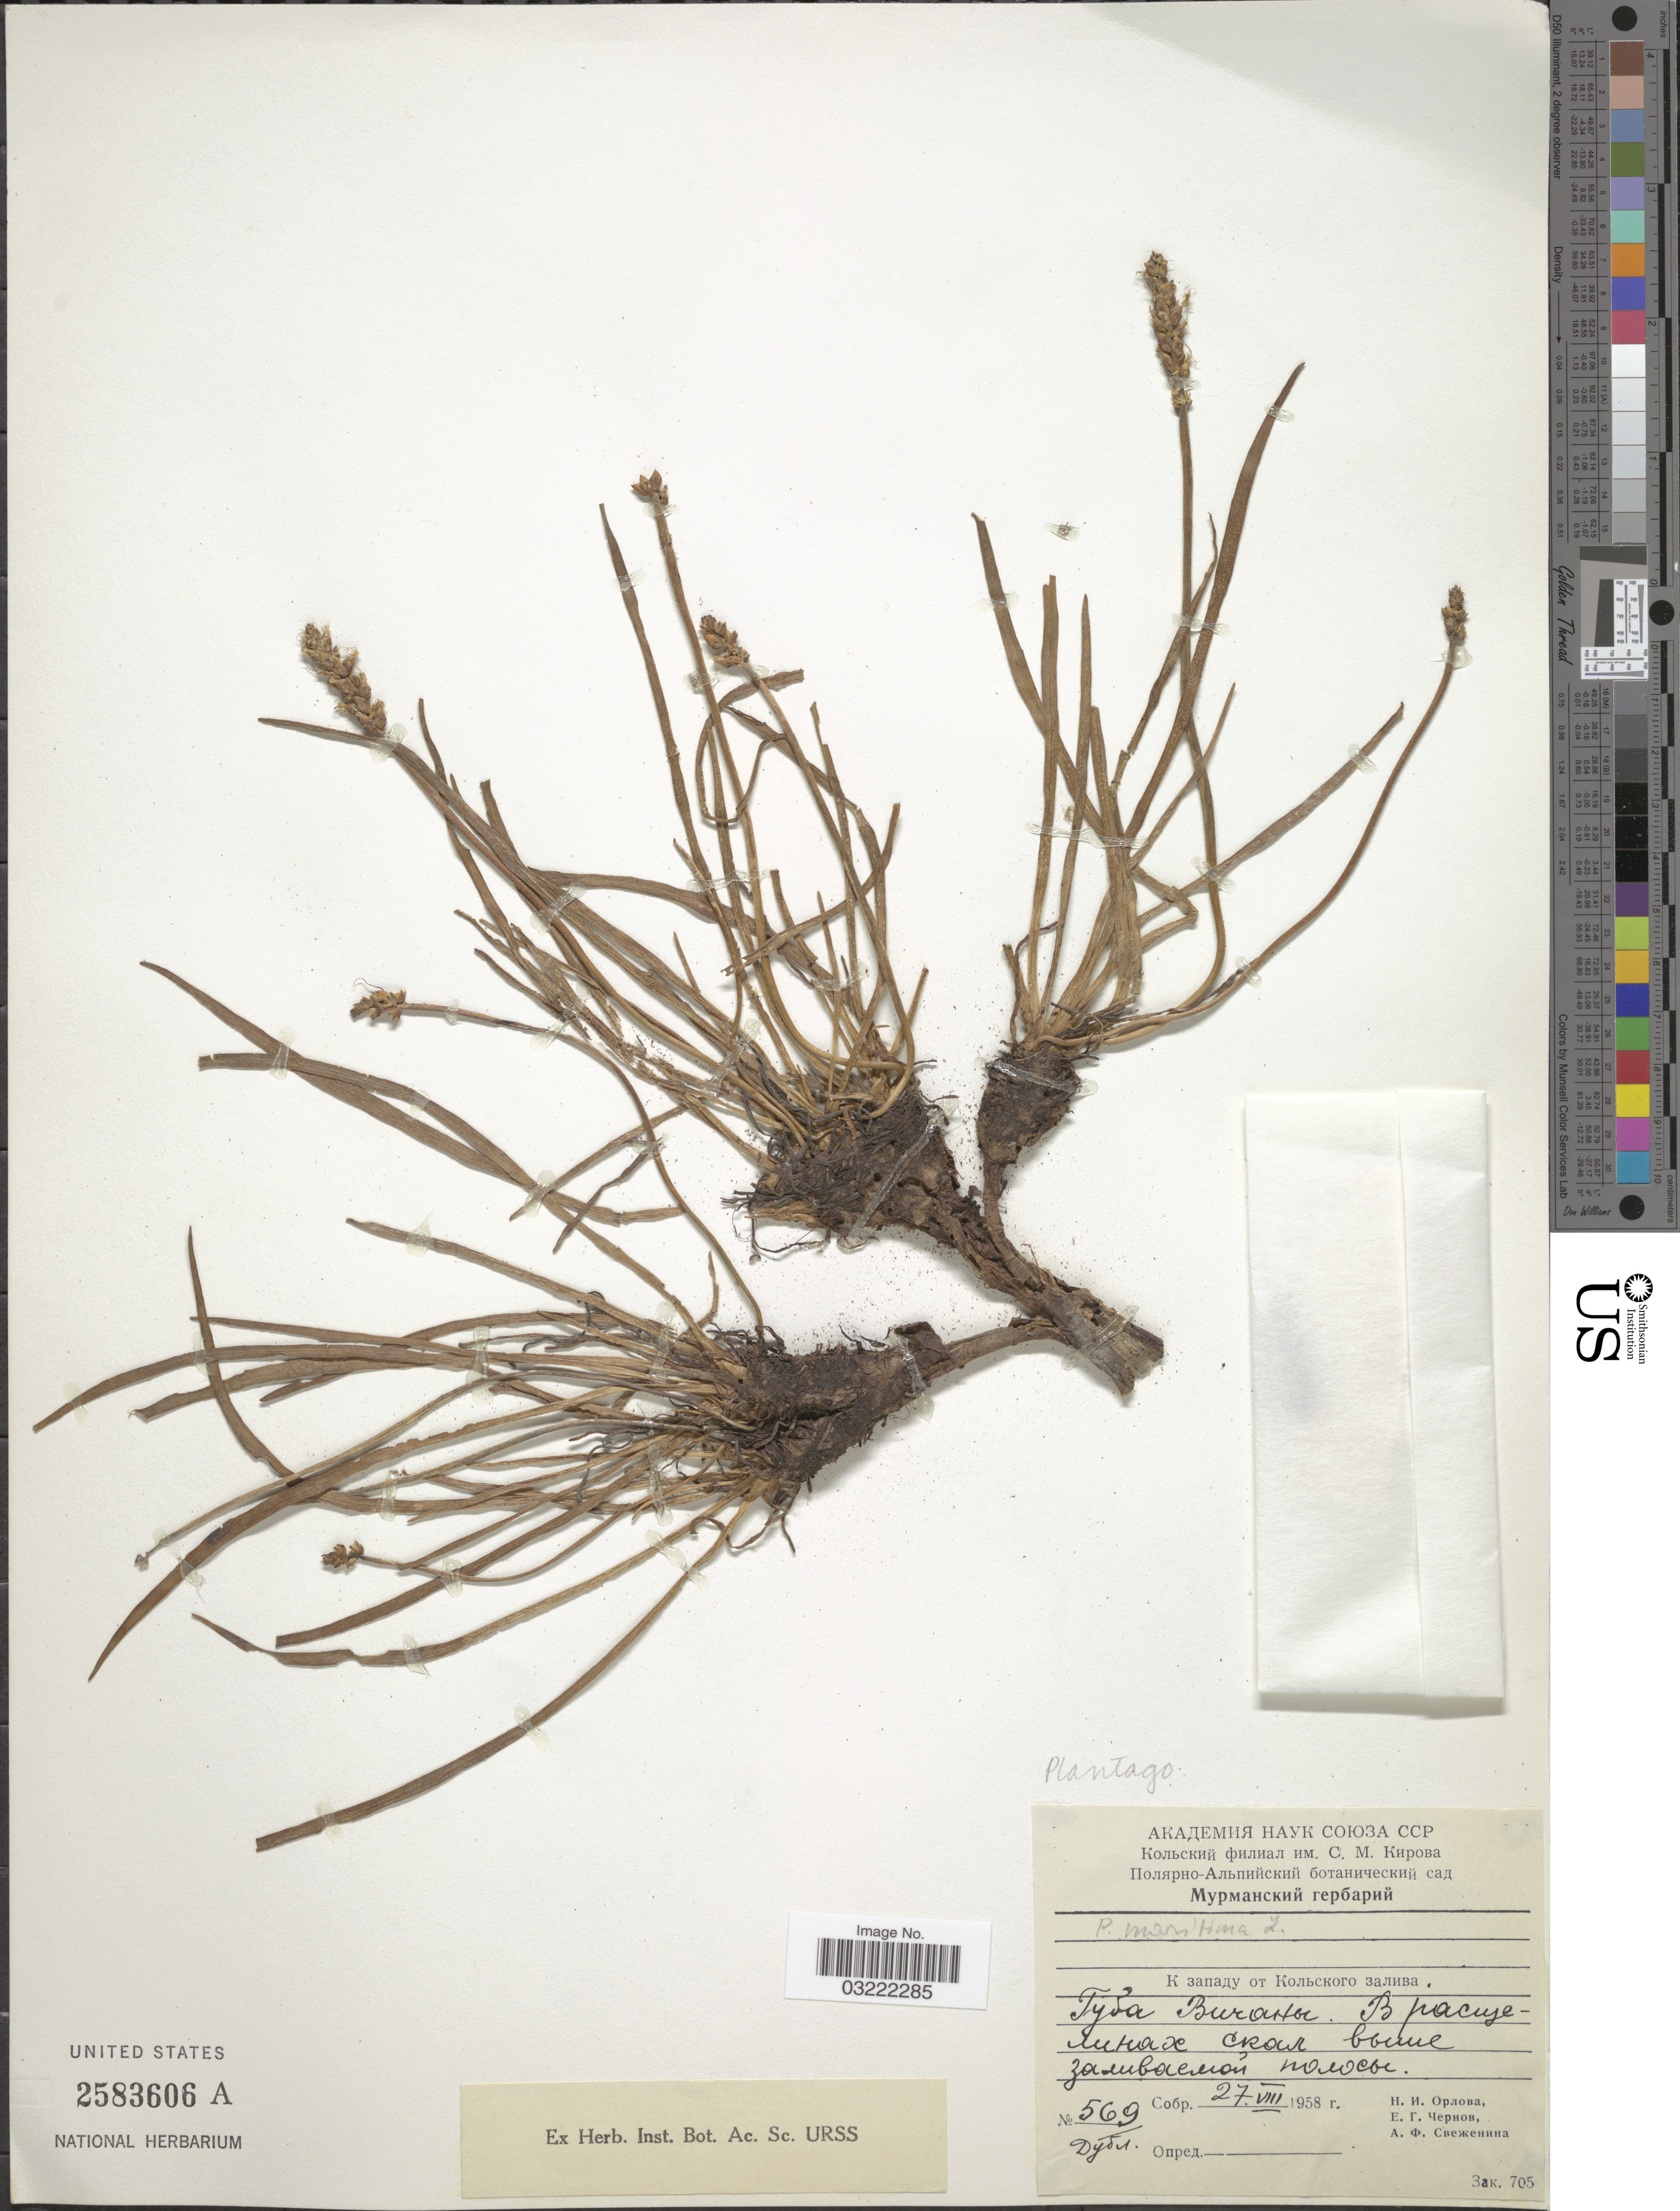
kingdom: Plantae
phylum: Tracheophyta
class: Magnoliopsida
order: Lamiales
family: Plantaginaceae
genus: Plantago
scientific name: Plantago maritima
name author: L.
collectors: N. Orlova, E. Chernova & A. Svezhenina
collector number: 569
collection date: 1958-08-27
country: Russian Federation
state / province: Murmansk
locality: W of Kola Bay, Guba Vichany.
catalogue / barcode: US 2583606A